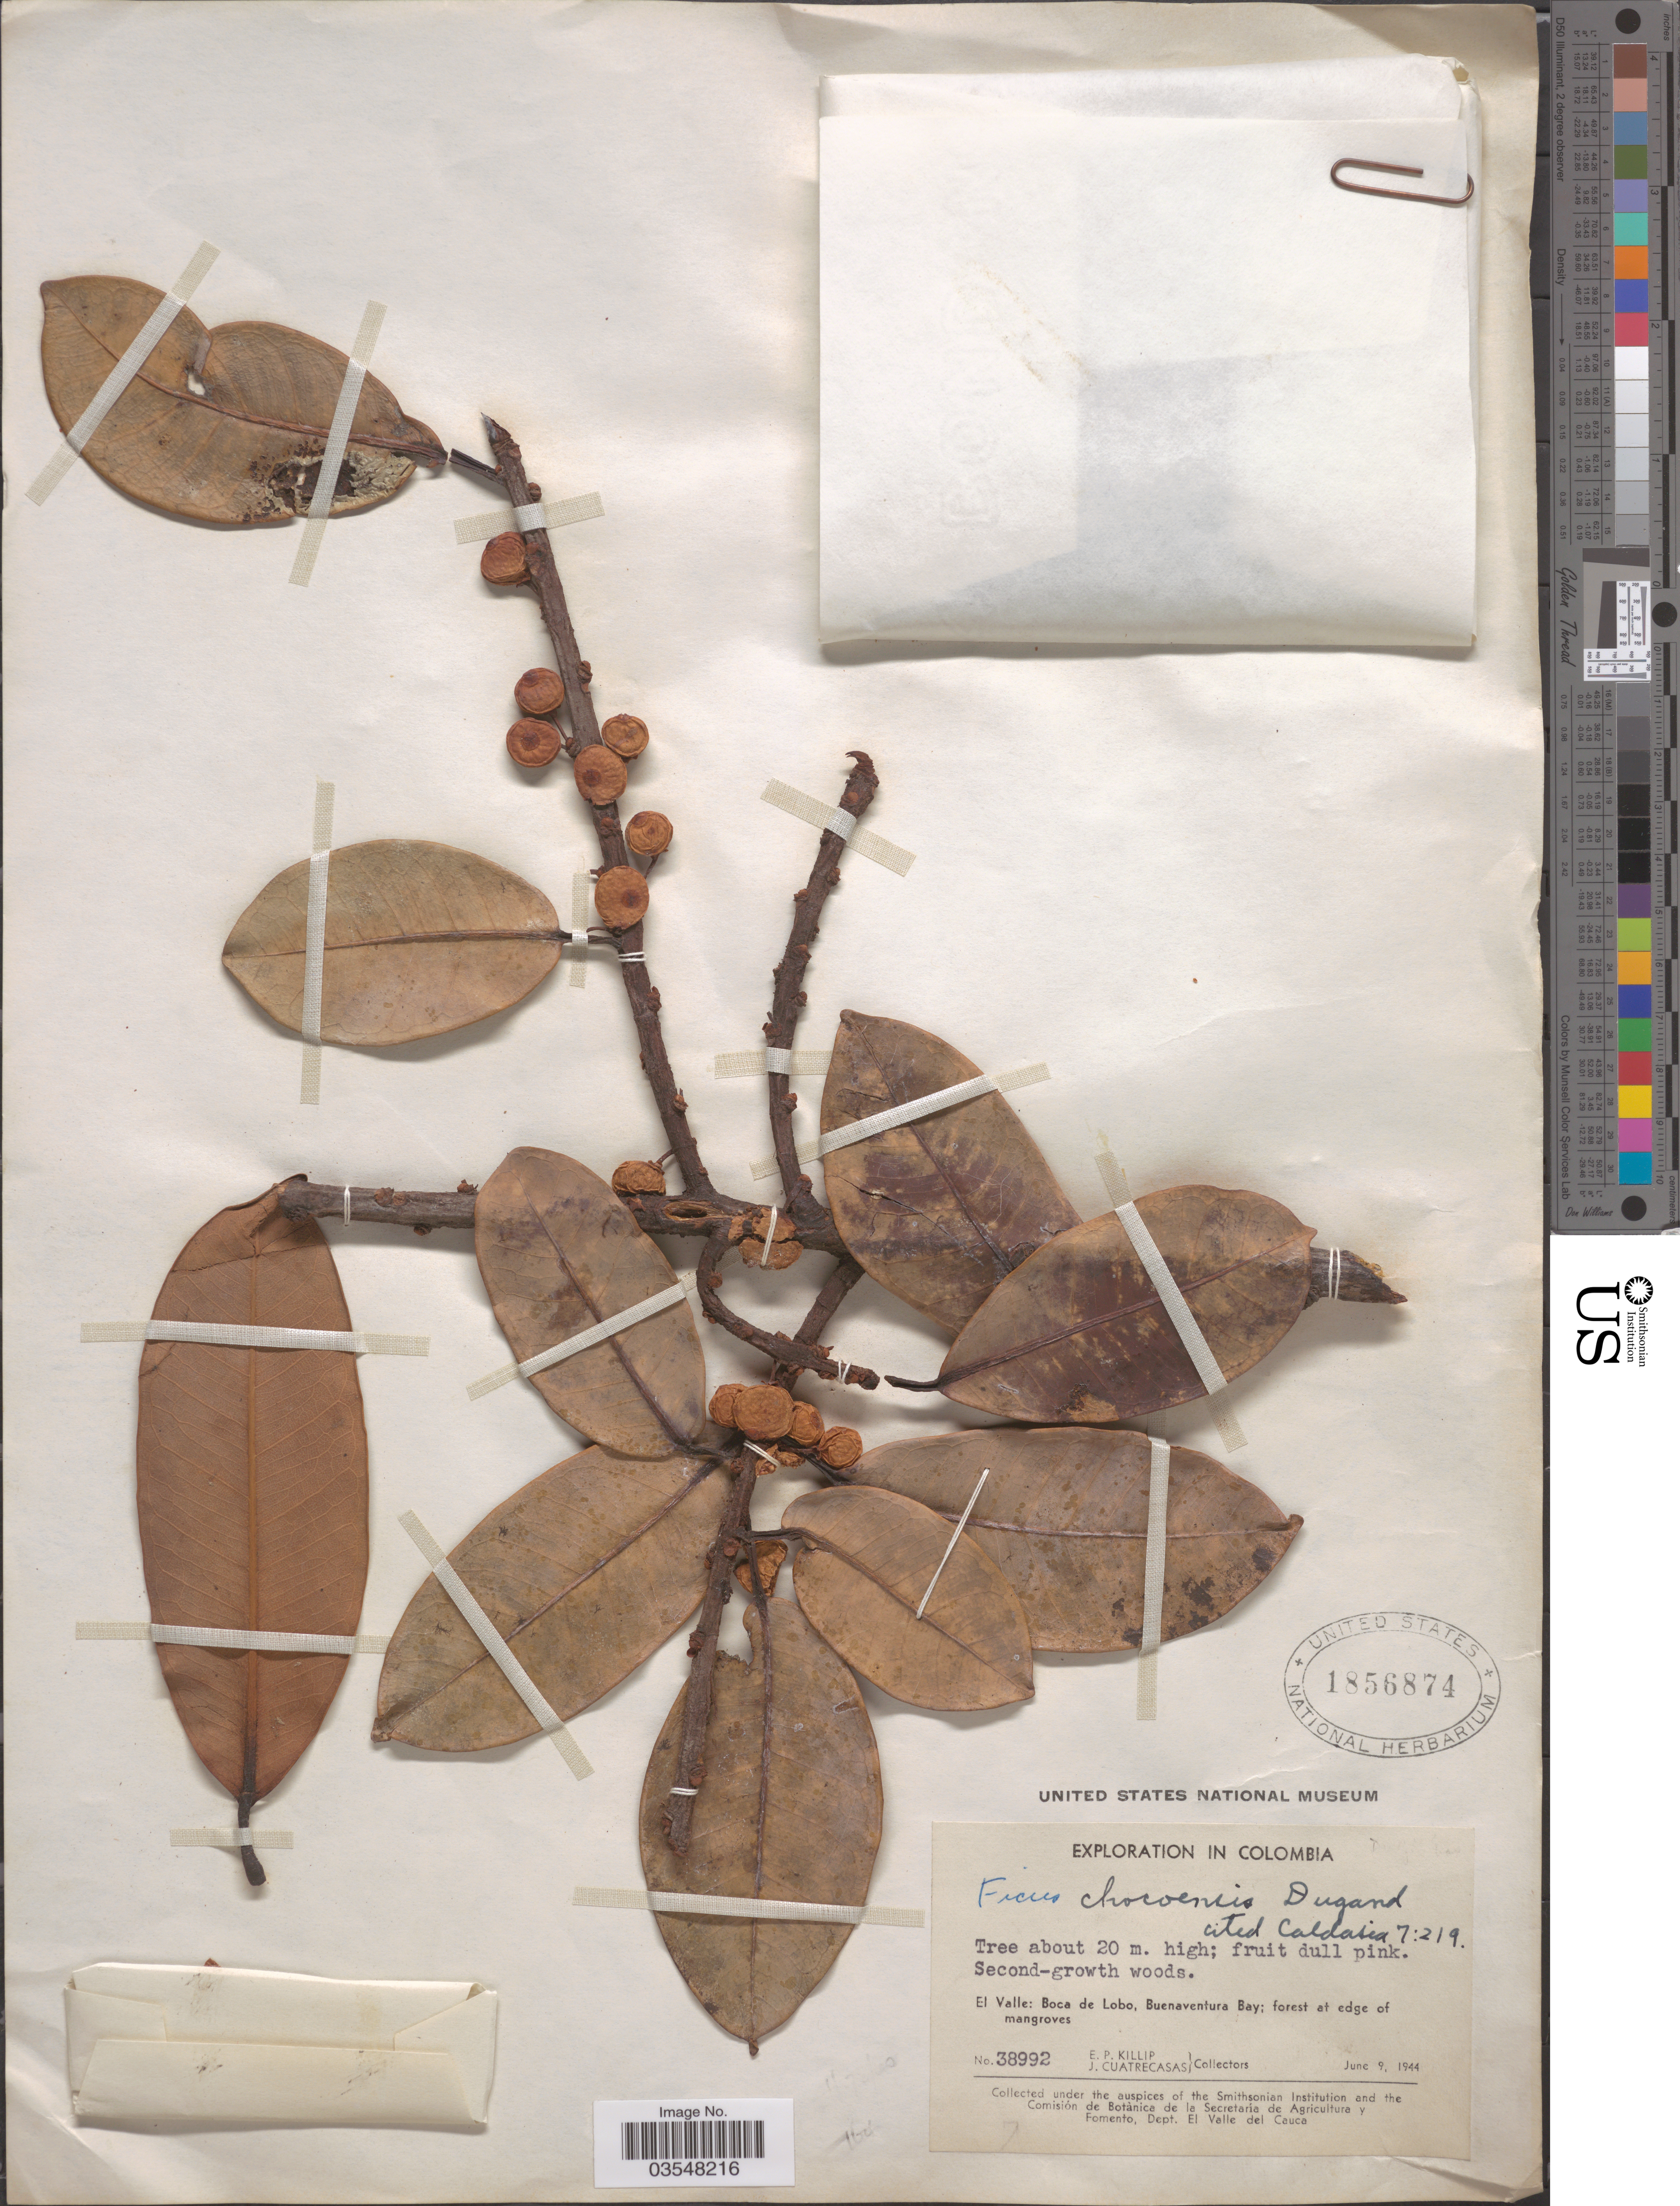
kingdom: Plantae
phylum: Tracheophyta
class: Magnoliopsida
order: Rosales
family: Moraceae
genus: Ficus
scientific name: Ficus chocoensis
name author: Dugand G.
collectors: E. P. Killip & J. Cuatrecasas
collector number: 38992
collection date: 1944-06-09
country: Colombia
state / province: Valle del Cauca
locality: El Valle: Boca de Lobo, Buenaventura Bay; forest at edge of mangroves.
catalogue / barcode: US 1856874